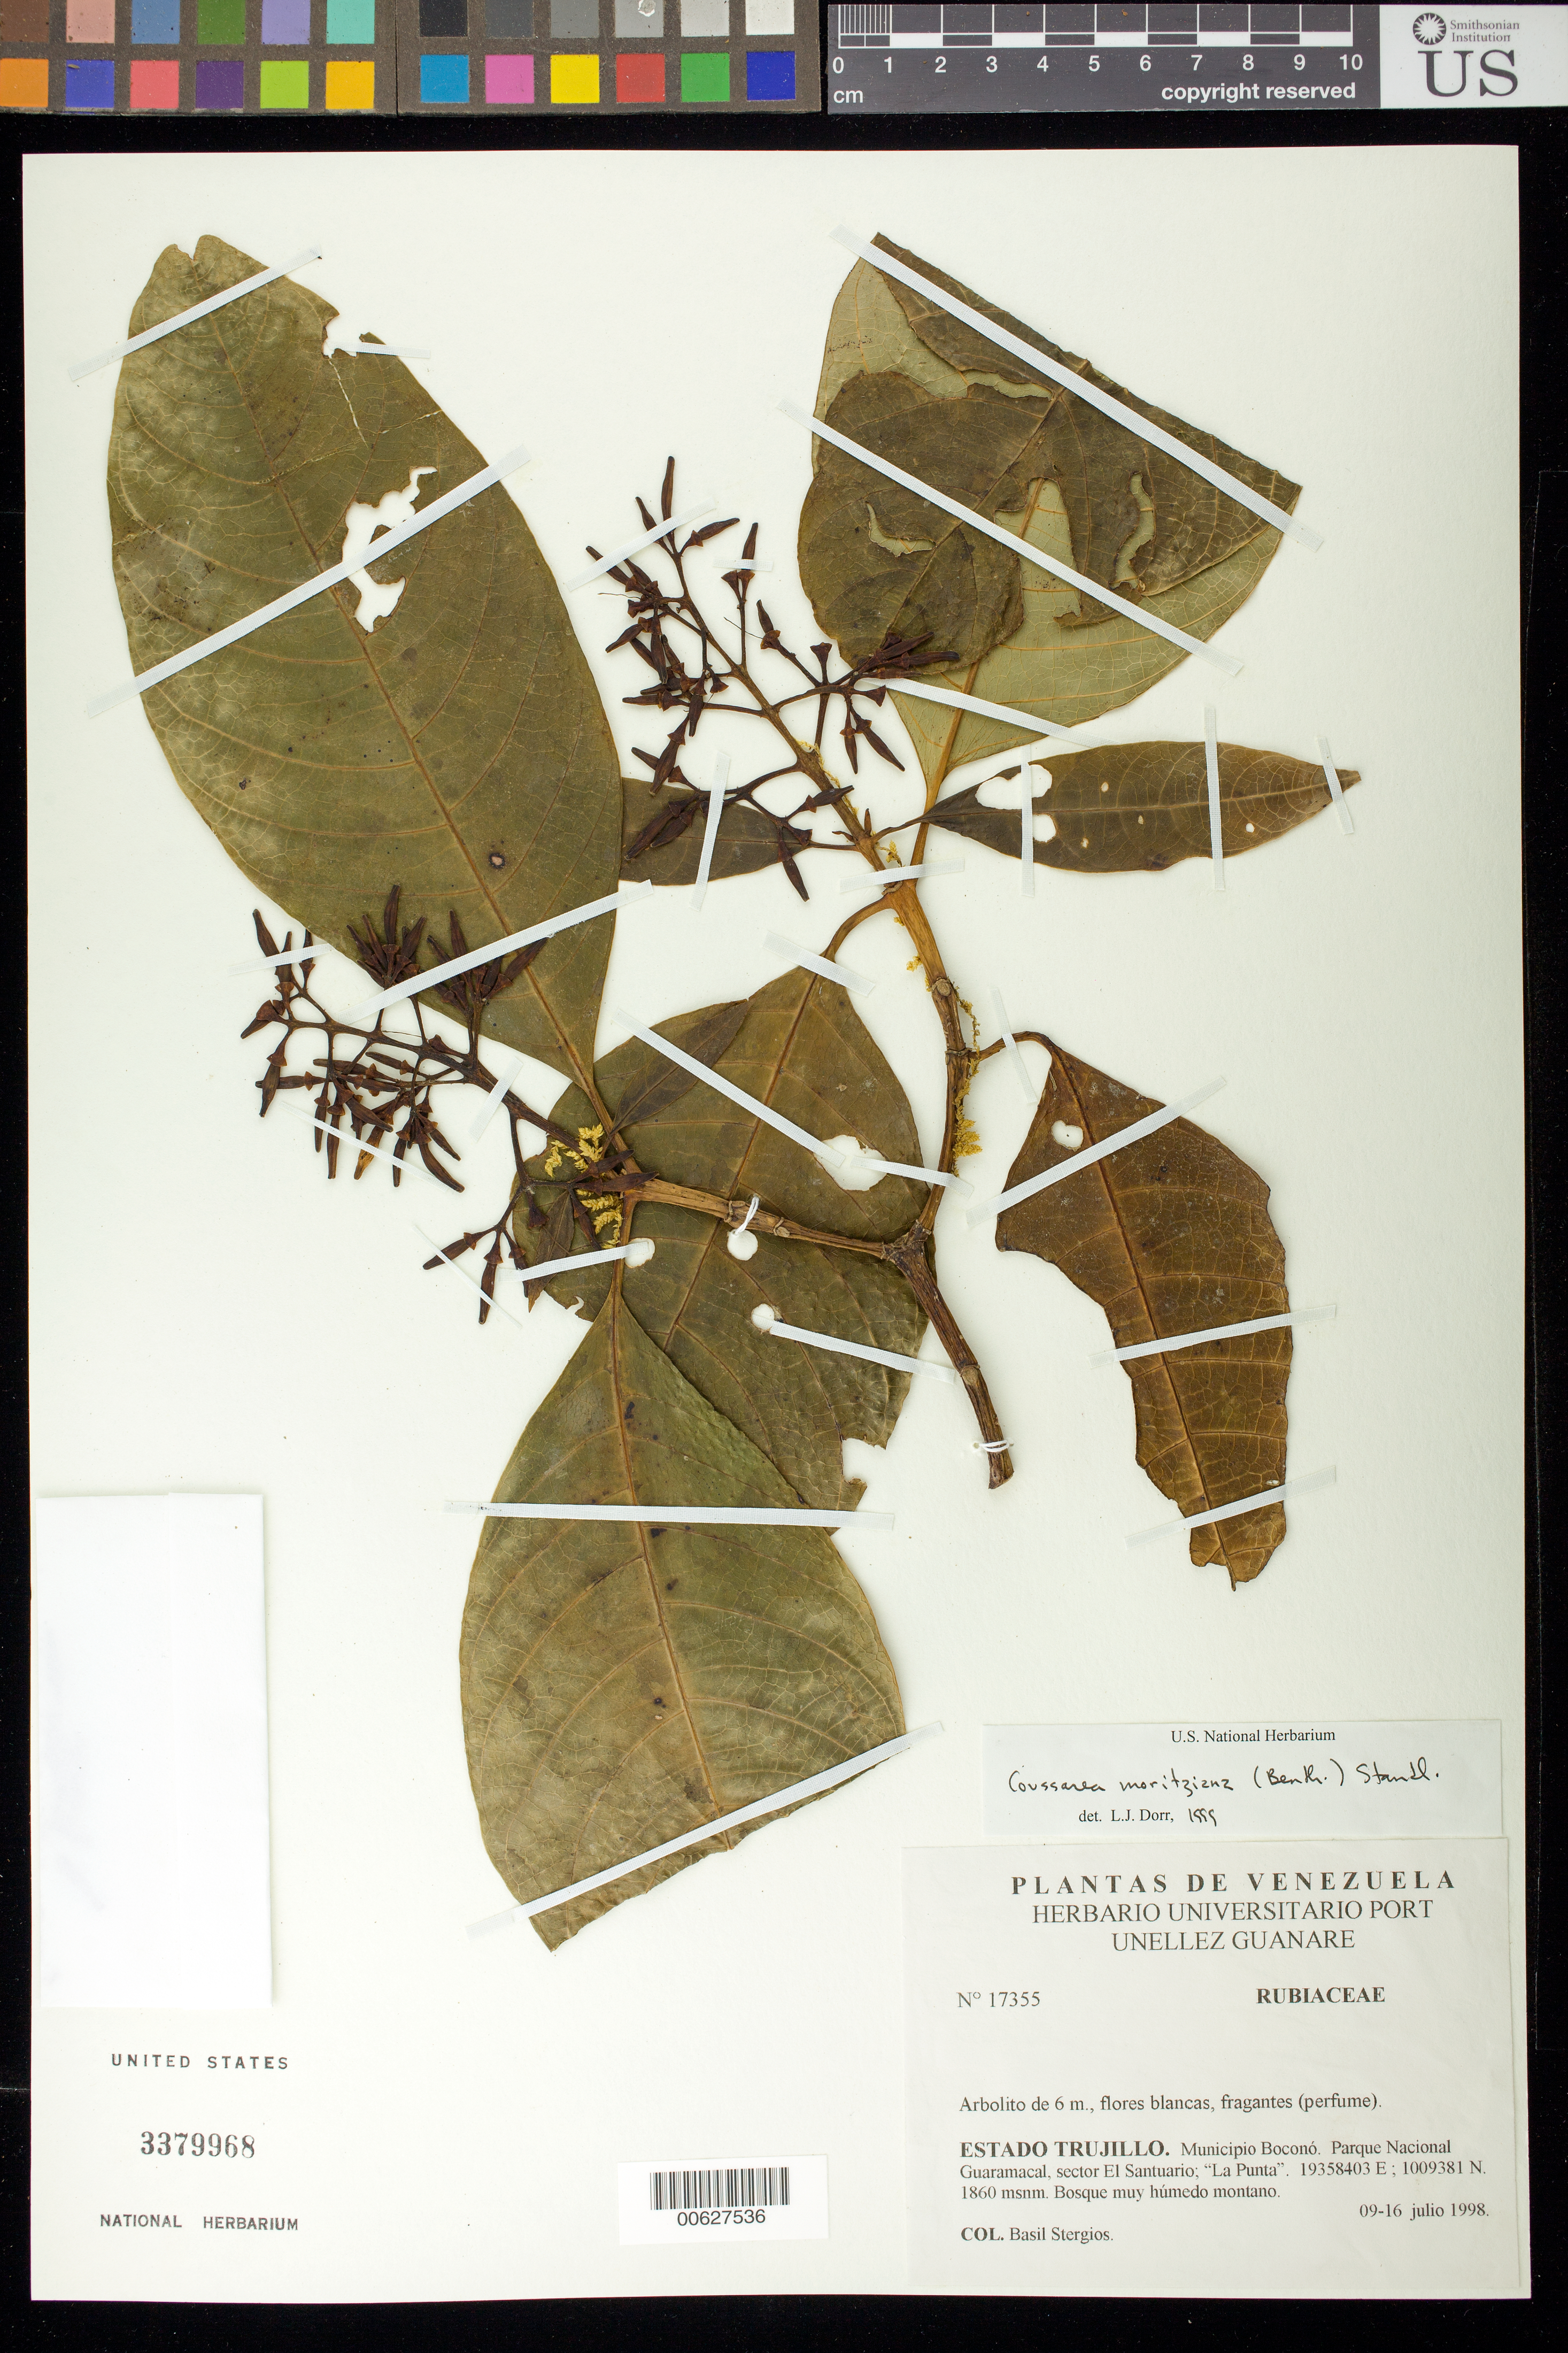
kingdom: Plantae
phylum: Tracheophyta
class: Magnoliopsida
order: Gentianales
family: Rubiaceae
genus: Coussarea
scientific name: Coussarea moritziana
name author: (Benth.) Standl.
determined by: Dorr, L. J., (BOT), Smithsonian Institution - National Museum of Natural History (UNITED STATES)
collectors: B. G. Stergios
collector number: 17355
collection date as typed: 09 Jul 1998 to 16 Jul 1998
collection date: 1998-07-09/1998-07-16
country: Venezuela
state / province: Trujillo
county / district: Boconó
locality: Parque Nacional Guaramacal, Sector El Santuario, La Punta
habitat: Bosque muy húmedo montano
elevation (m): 1860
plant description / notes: F, PORT, US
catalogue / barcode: US 3379968